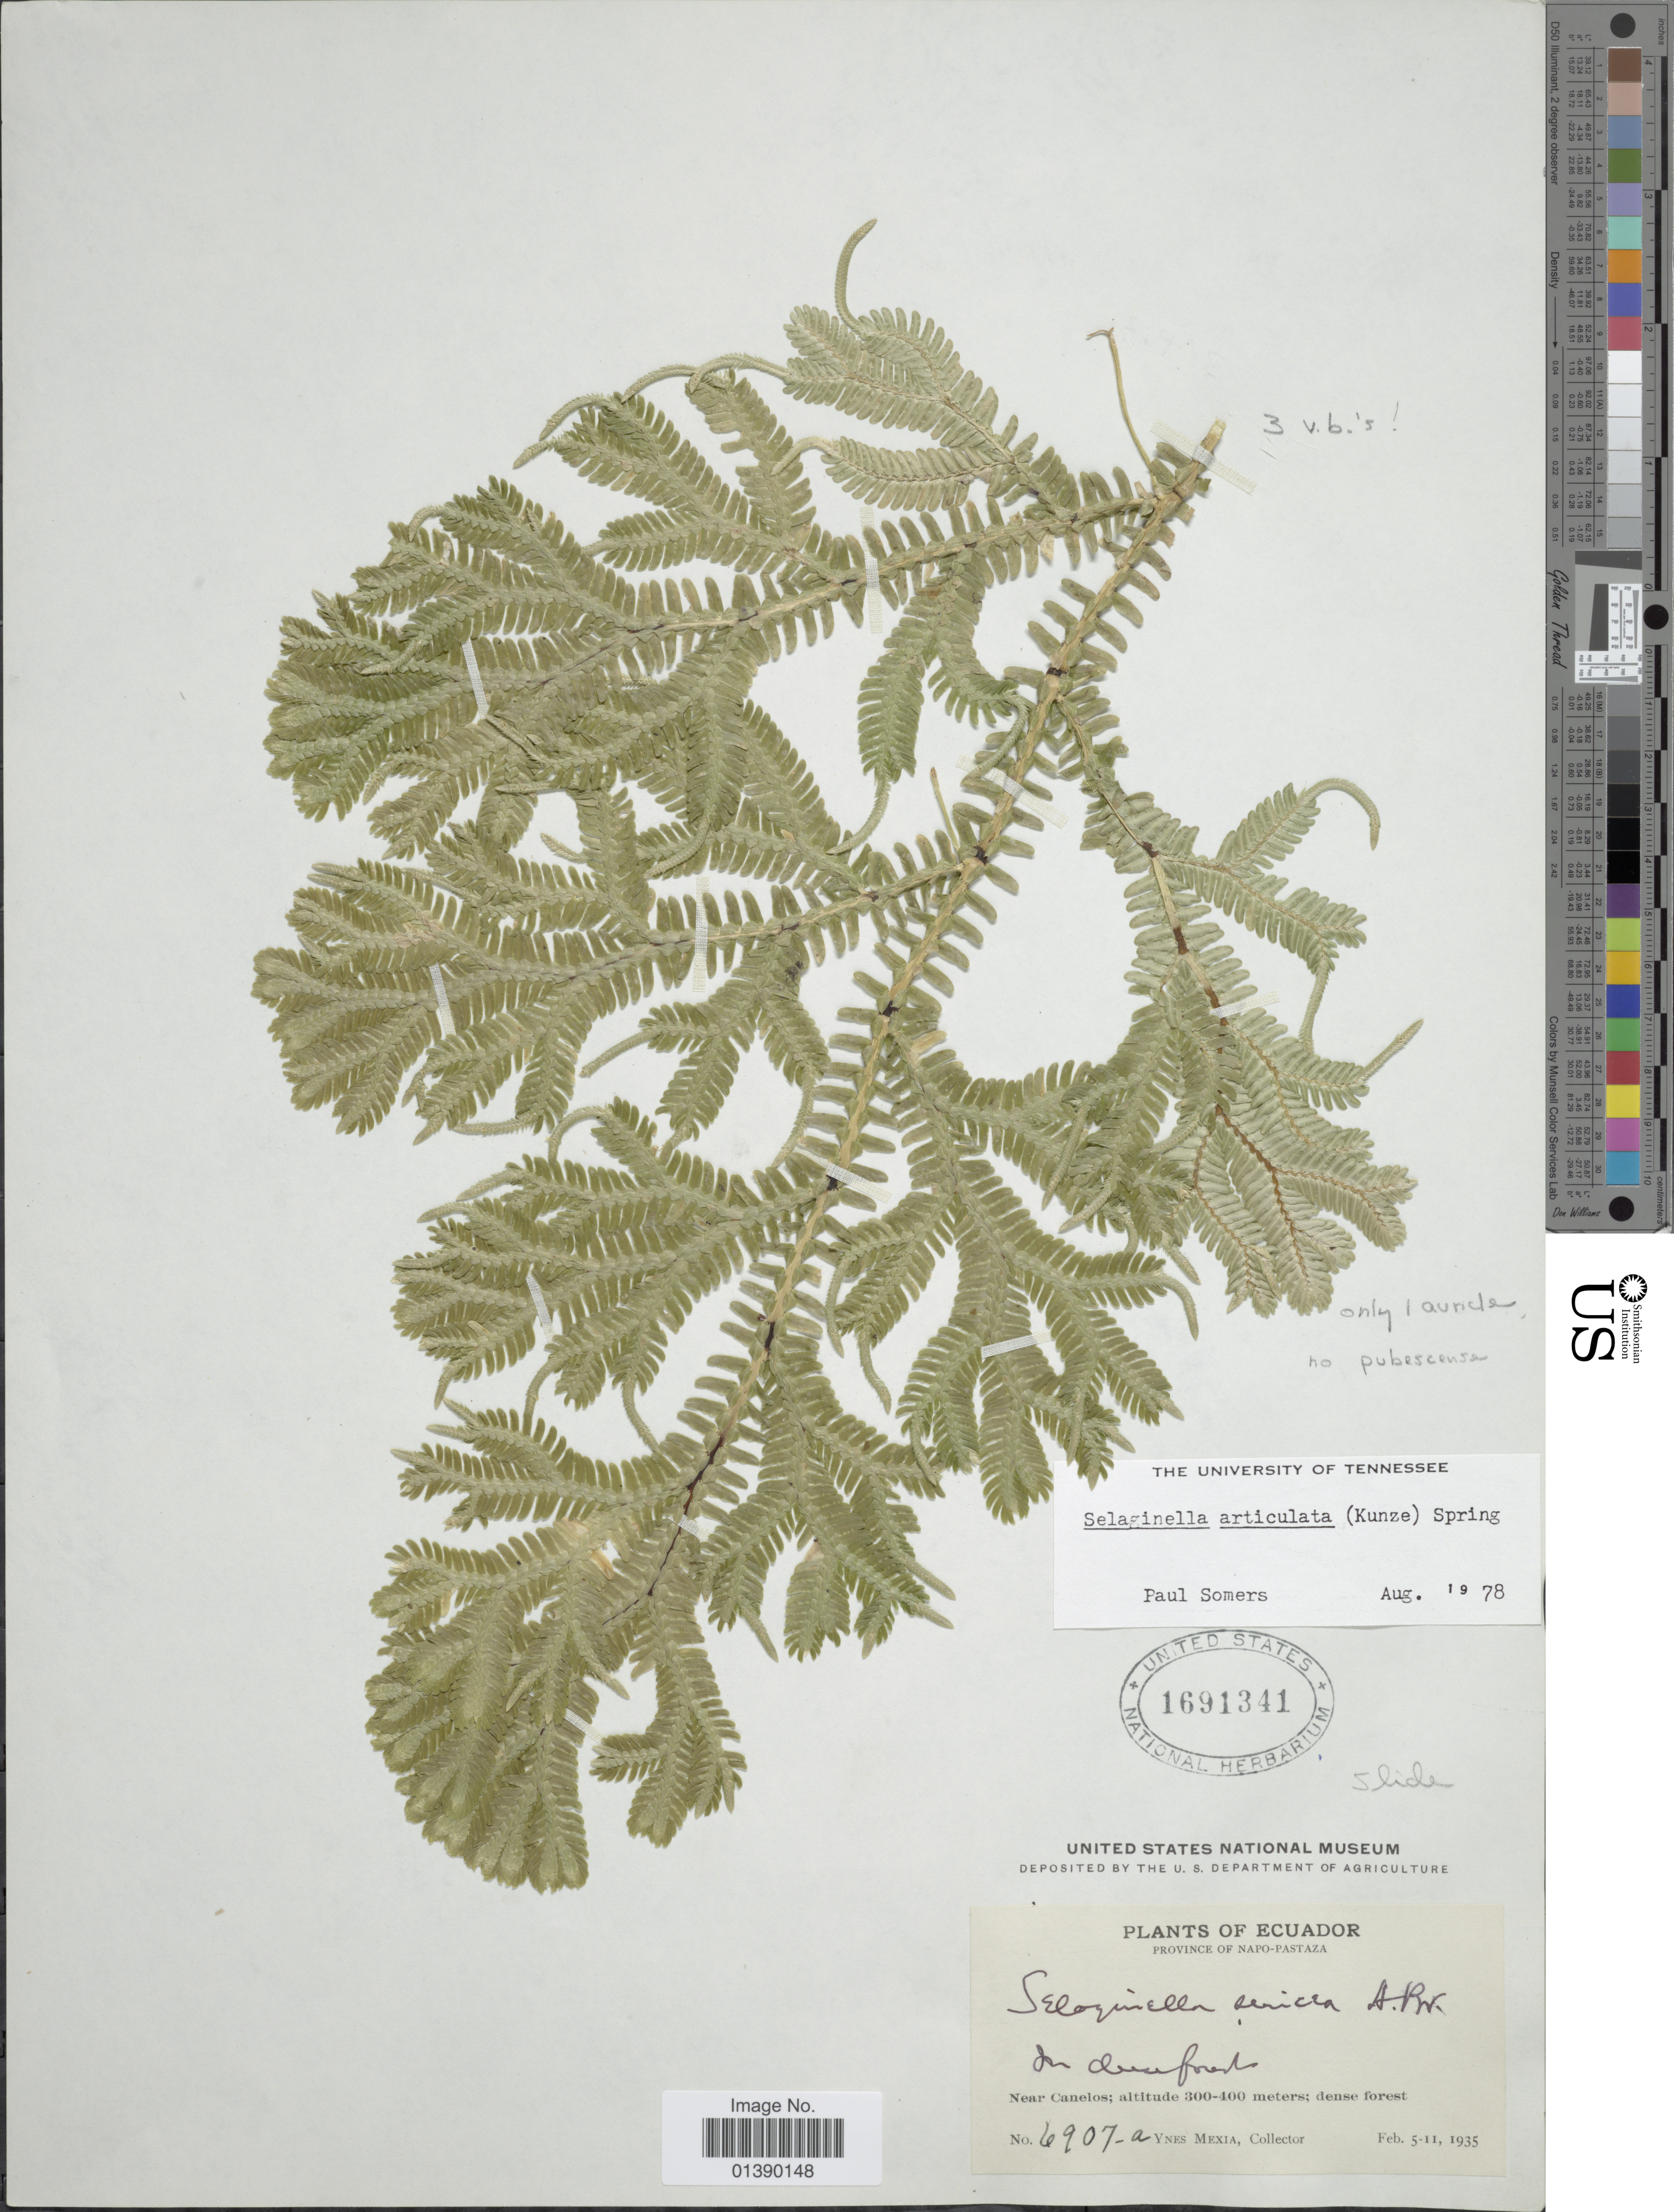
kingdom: Plantae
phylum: Tracheophyta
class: Lycopodiopsida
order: Selaginellales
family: Selaginellaceae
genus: Selaginella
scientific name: Selaginella articulata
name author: (Kunze) Spring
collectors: Y. Mexia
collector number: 6907-a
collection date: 1935-02-05/1935-02-11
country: Ecuador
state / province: Napo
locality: Province of Napo-Pastaza, Near Canelos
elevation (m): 300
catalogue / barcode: US 1691341